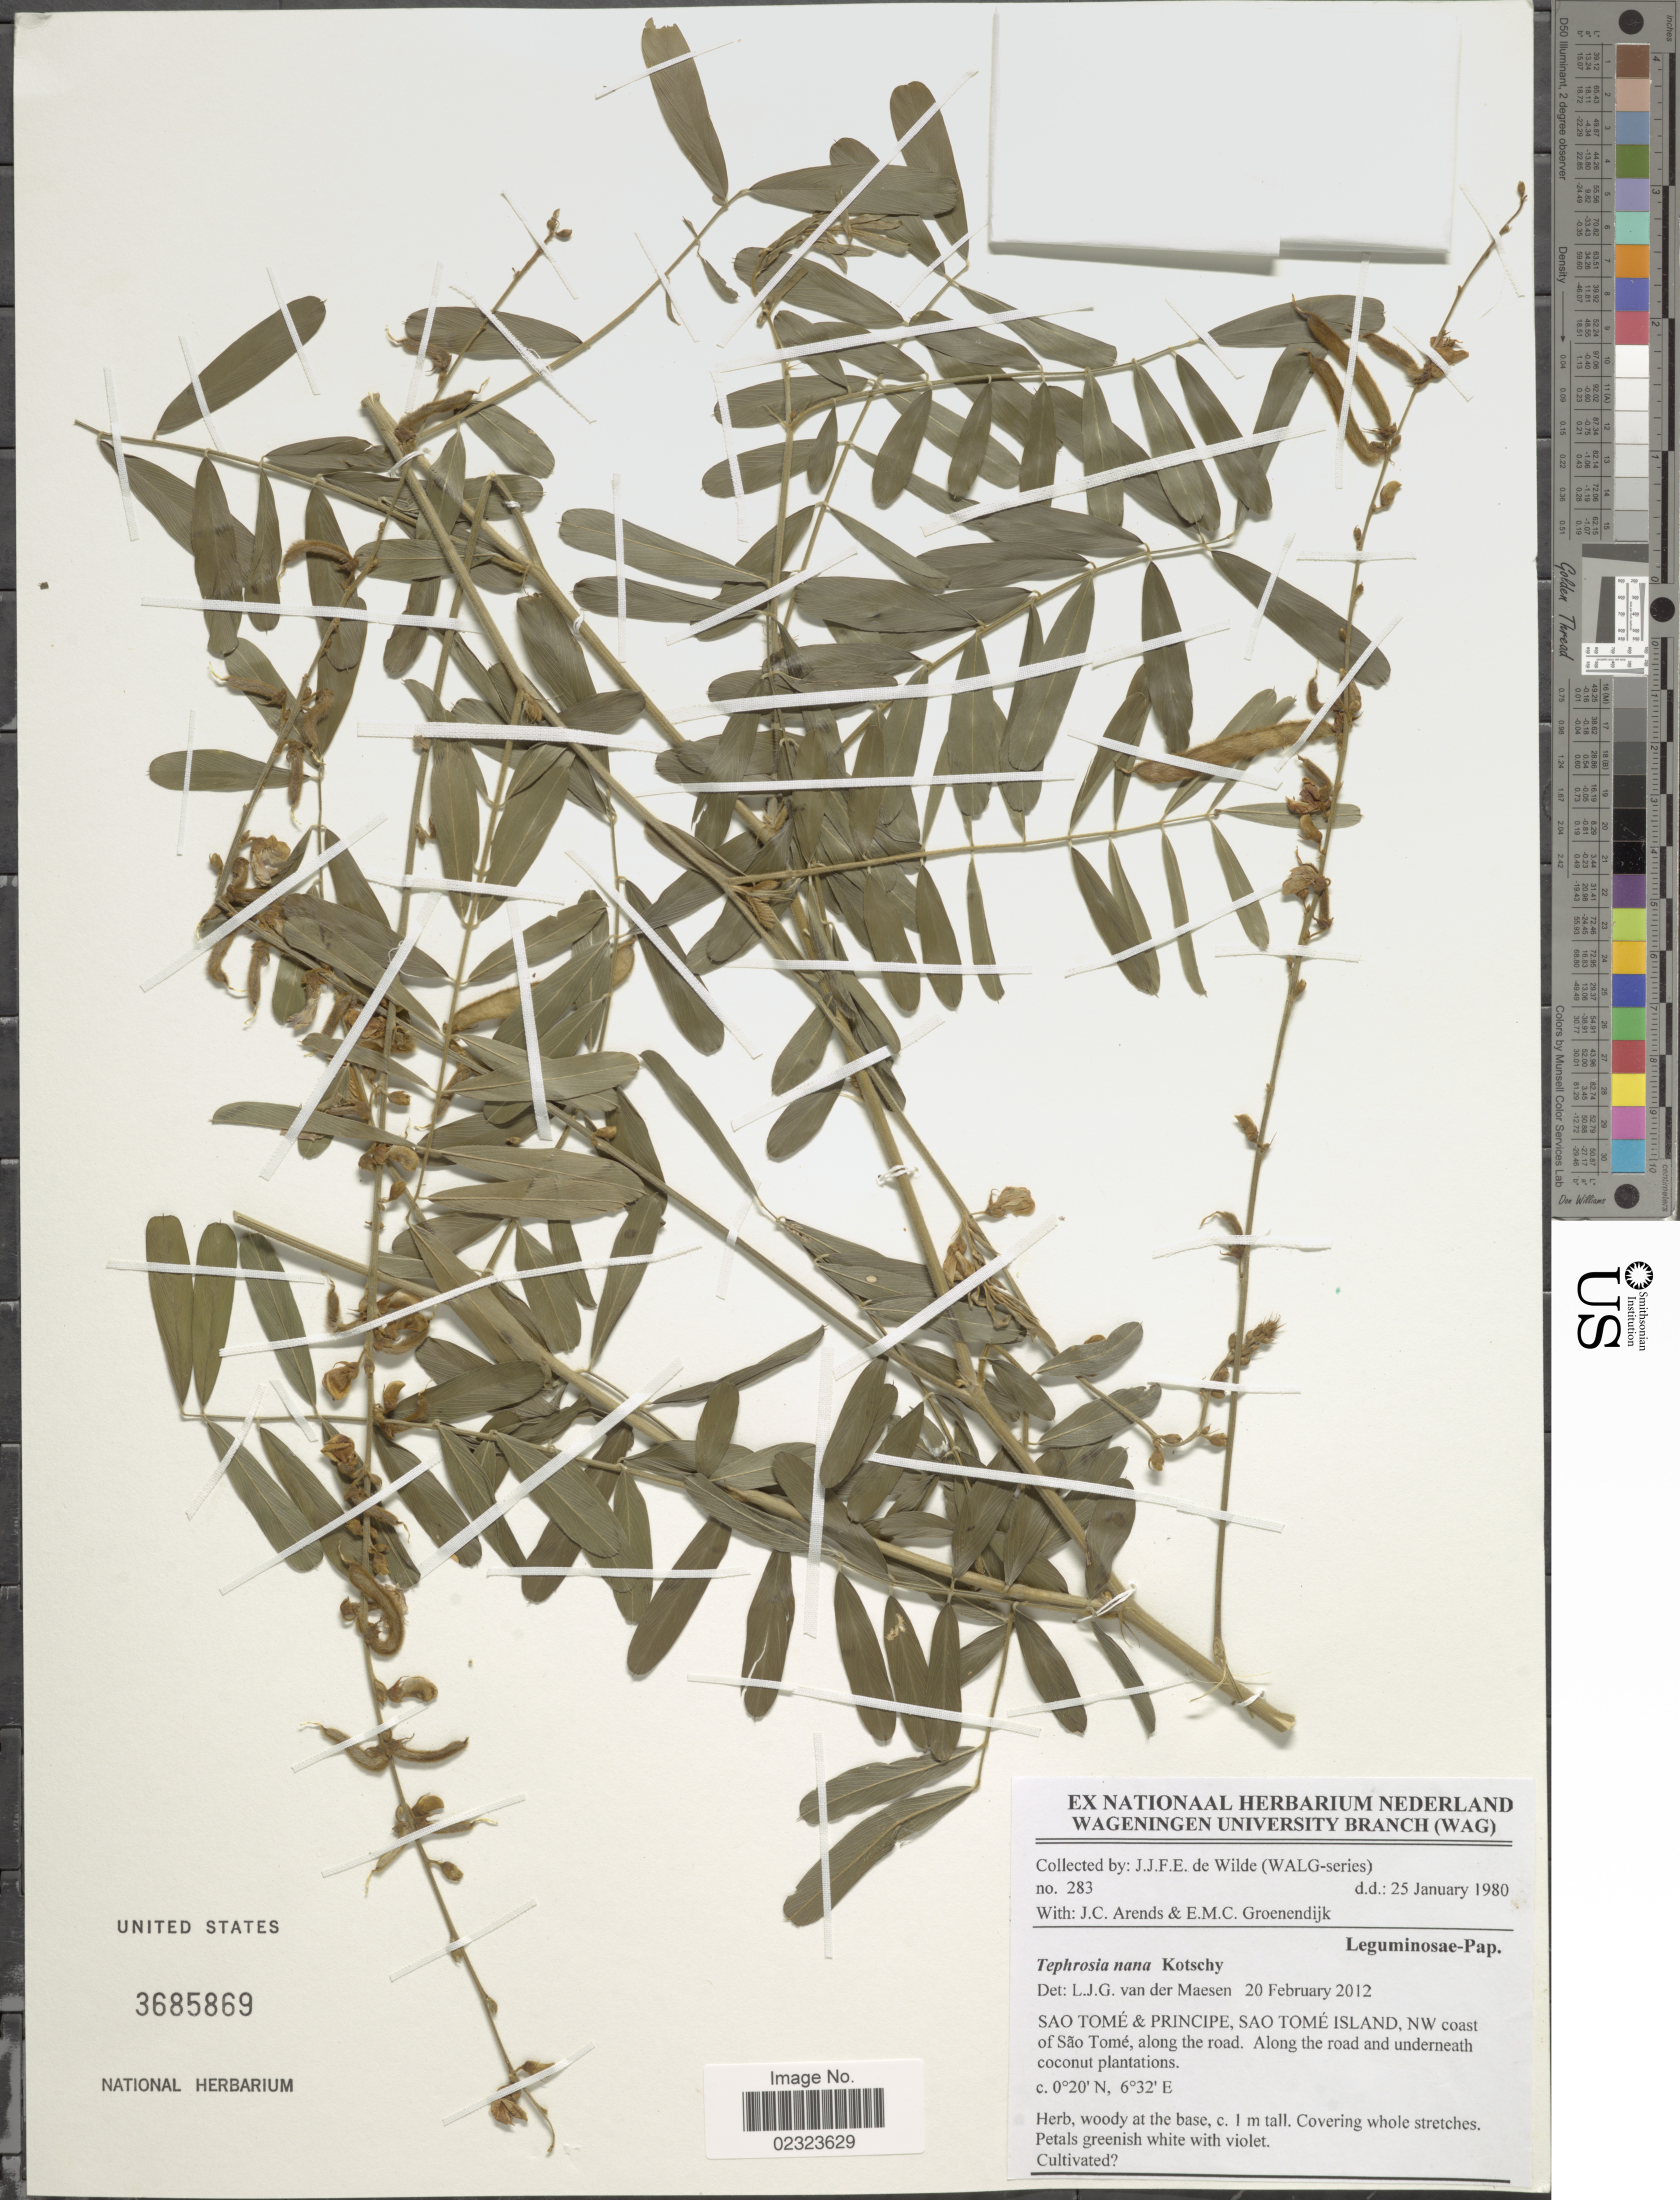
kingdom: Plantae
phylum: Tracheophyta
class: Magnoliopsida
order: Fabales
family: Fabaceae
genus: Tephrosia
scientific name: Tephrosia nana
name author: Kotschy ex Schweinf.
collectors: J.J. de Wilde, J. Arends & E. Groenendijk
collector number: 283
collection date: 1980-01-25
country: São Tomé and Principe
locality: Sao Tome Island, NW coast of Sao Tome, along the road, along the road and underneath coconut plantations.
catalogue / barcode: US 3685869